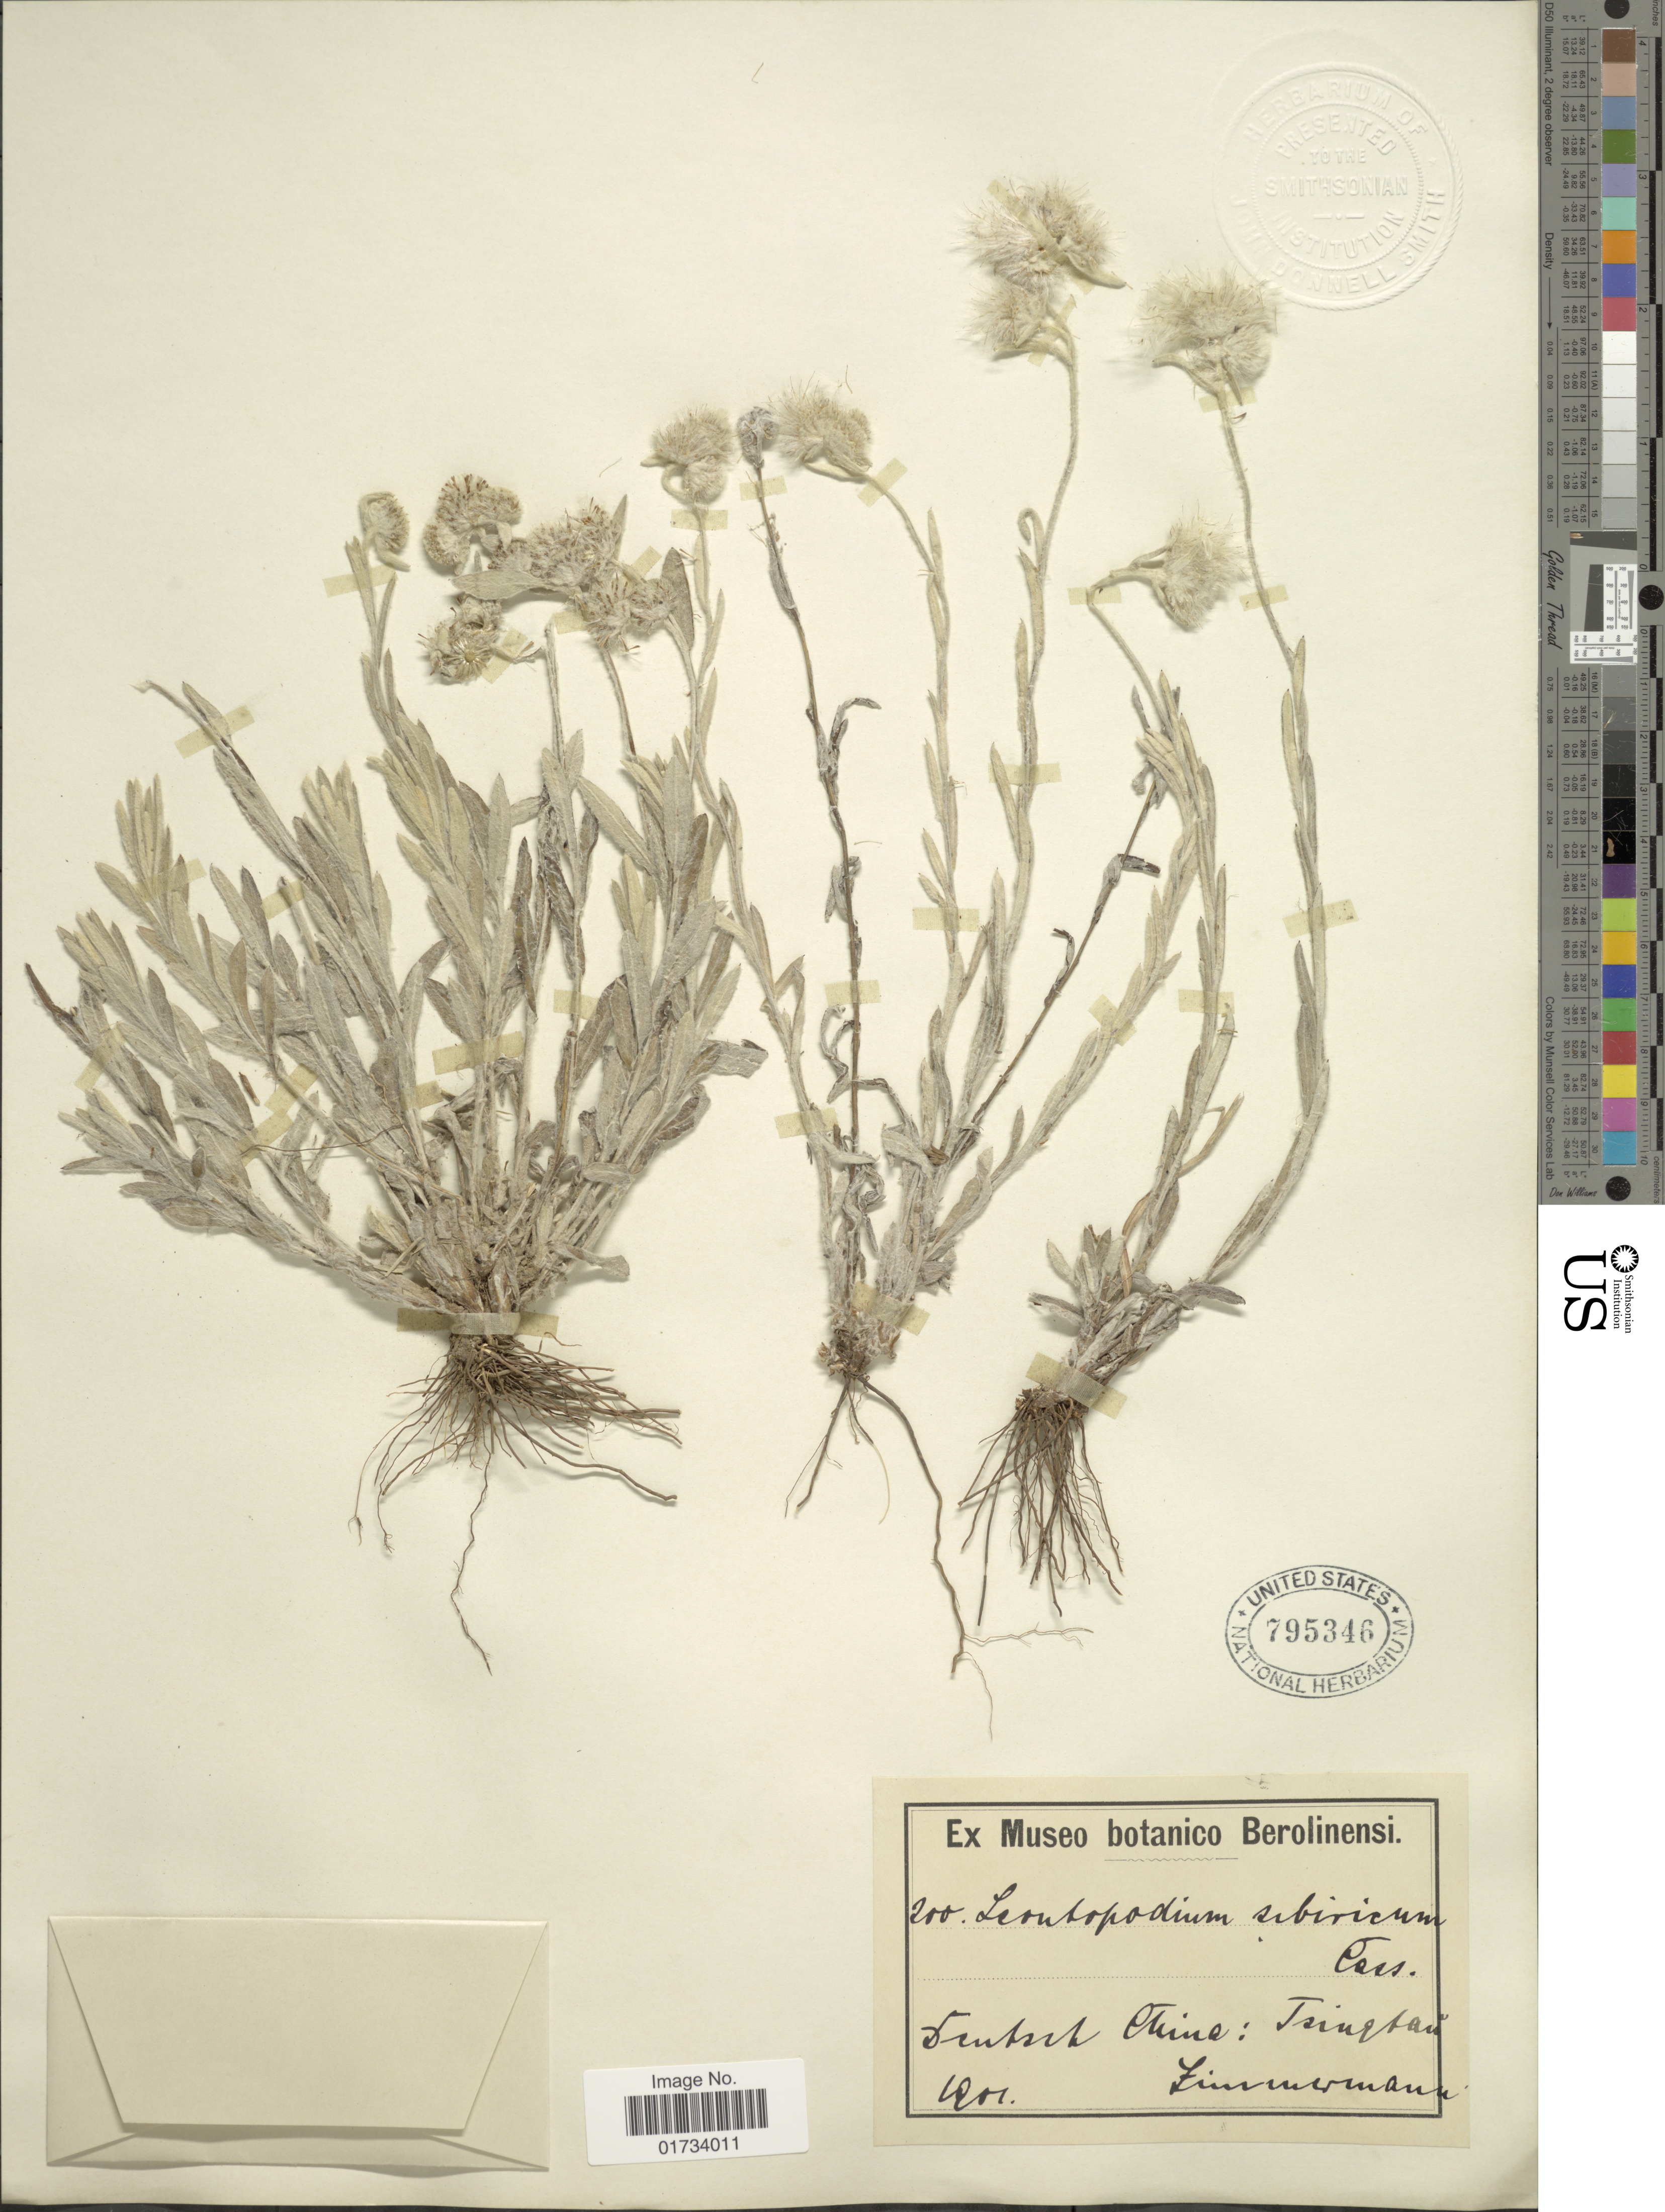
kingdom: Plantae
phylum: Tracheophyta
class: Magnoliopsida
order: Asterales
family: Asteraceae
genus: Leontopodium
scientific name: Leontopodium sibricum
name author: Cass.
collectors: -- Zimmerman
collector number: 200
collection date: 1901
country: China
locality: Deutsch China: Tsingtan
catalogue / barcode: US 795346